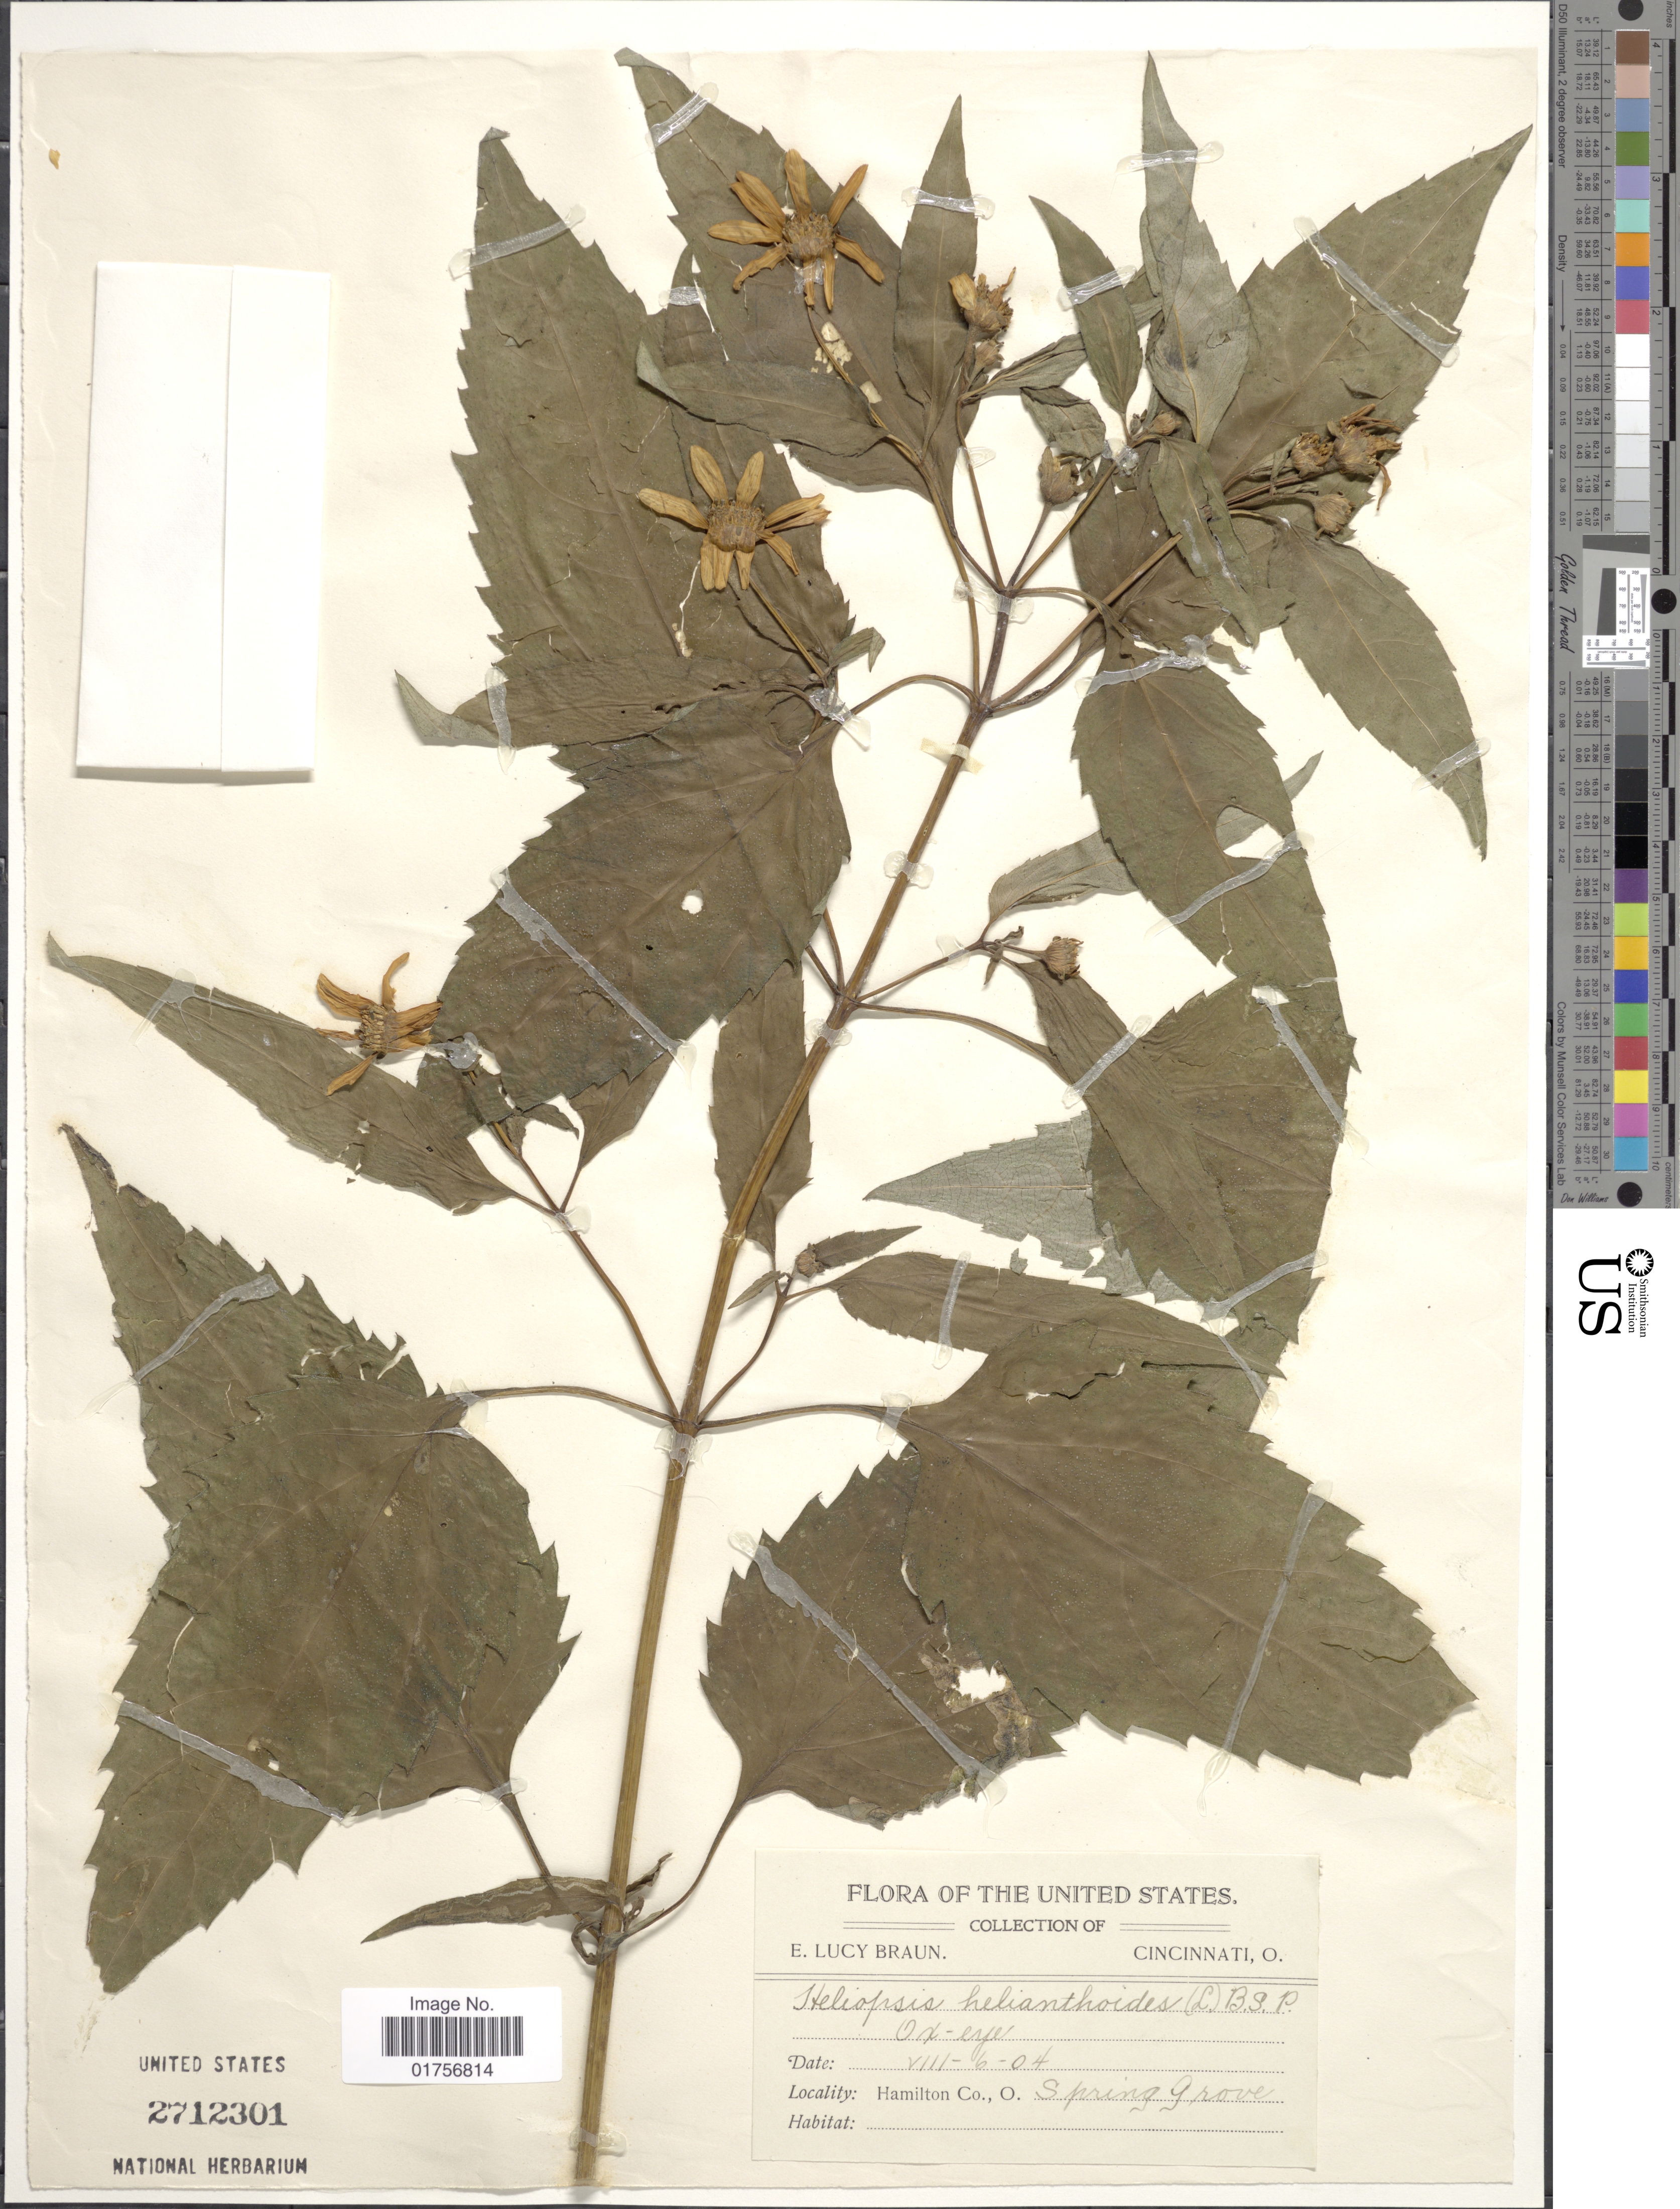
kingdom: Plantae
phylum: Tracheophyta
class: Magnoliopsida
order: Asterales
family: Asteraceae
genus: Heliopsis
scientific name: Heliopsis helianthoides subsp. helianthoides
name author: (L.) Sweet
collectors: E. L. Braun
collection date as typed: Transcribed d/m/y: 6/8/04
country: United States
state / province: Ohio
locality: Hamilton Co., O., Spring Grove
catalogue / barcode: US 2712301